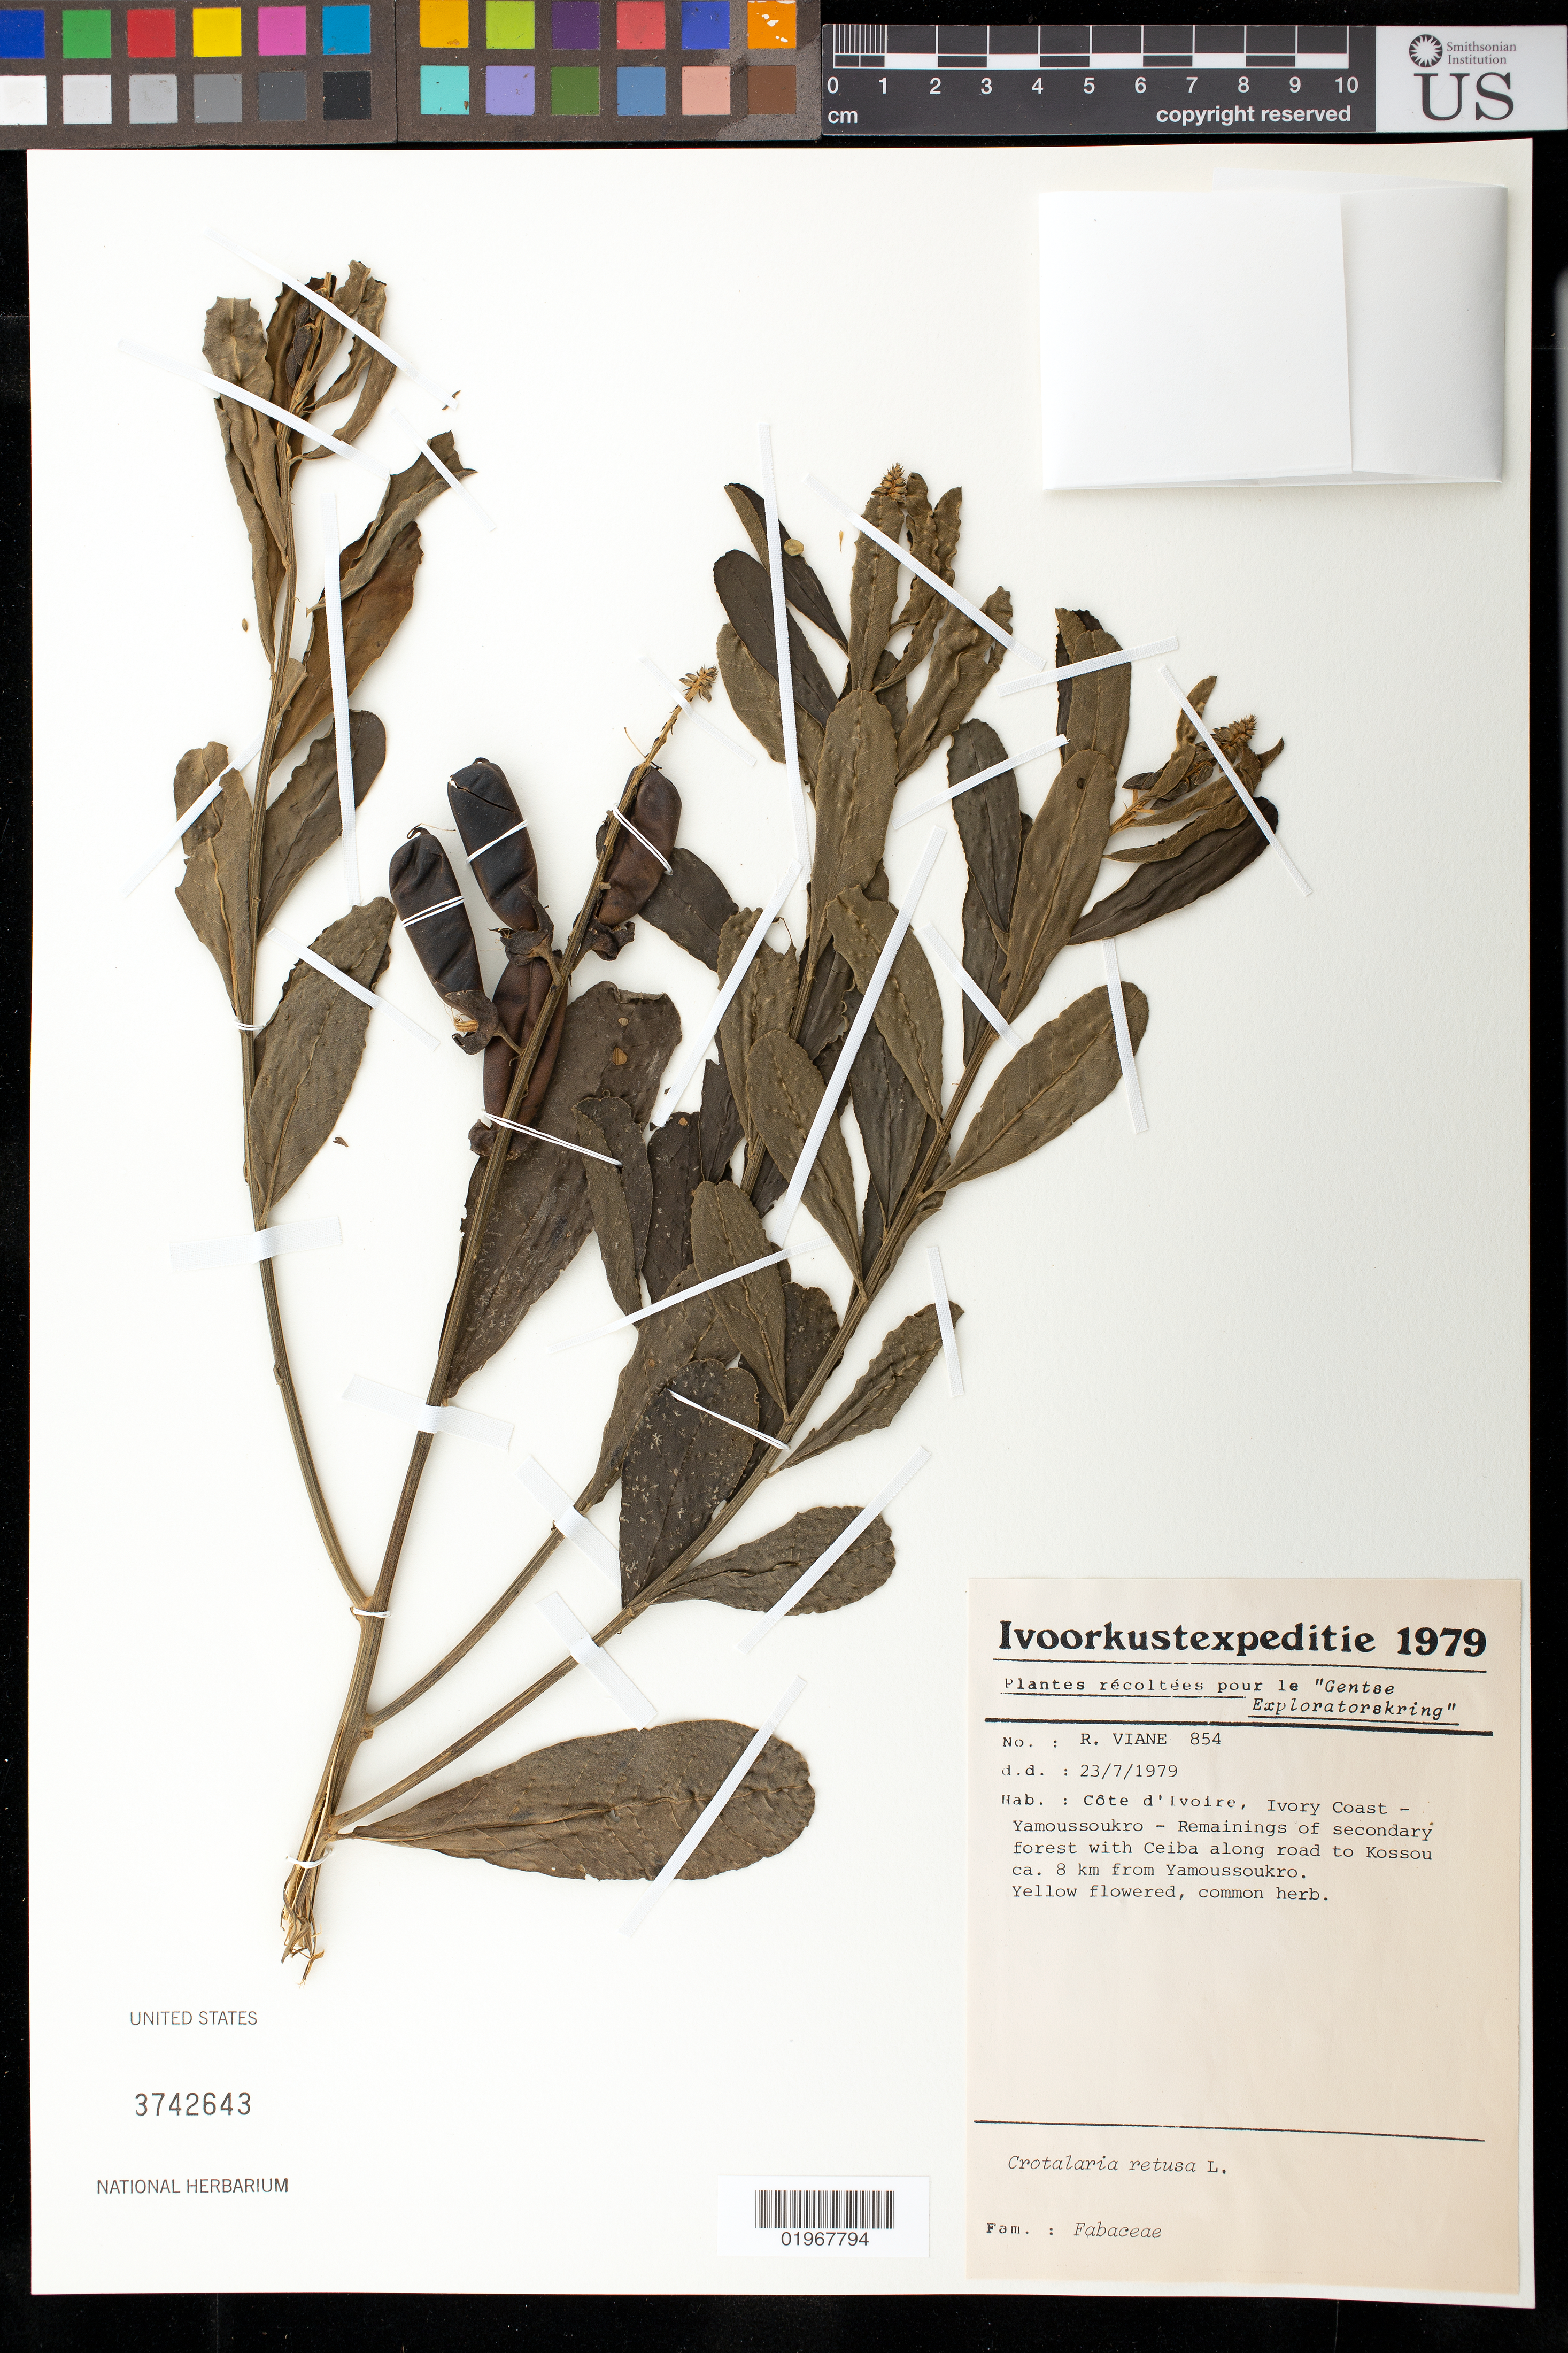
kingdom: Plantae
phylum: Tracheophyta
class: Magnoliopsida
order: Fabales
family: Fabaceae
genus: Crotalaria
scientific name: Crotalaria retusa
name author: L.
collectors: R. Viane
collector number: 854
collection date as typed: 23/7/1979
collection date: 1979-07-23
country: Ivory Coast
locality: Cote d'Ivoire, Ivory Coast - Yamoussoukro - Remainings of secondary forest with Ceiba along road to Kossour ca. 8 km from Yamoussoukro.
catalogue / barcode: US 3742643